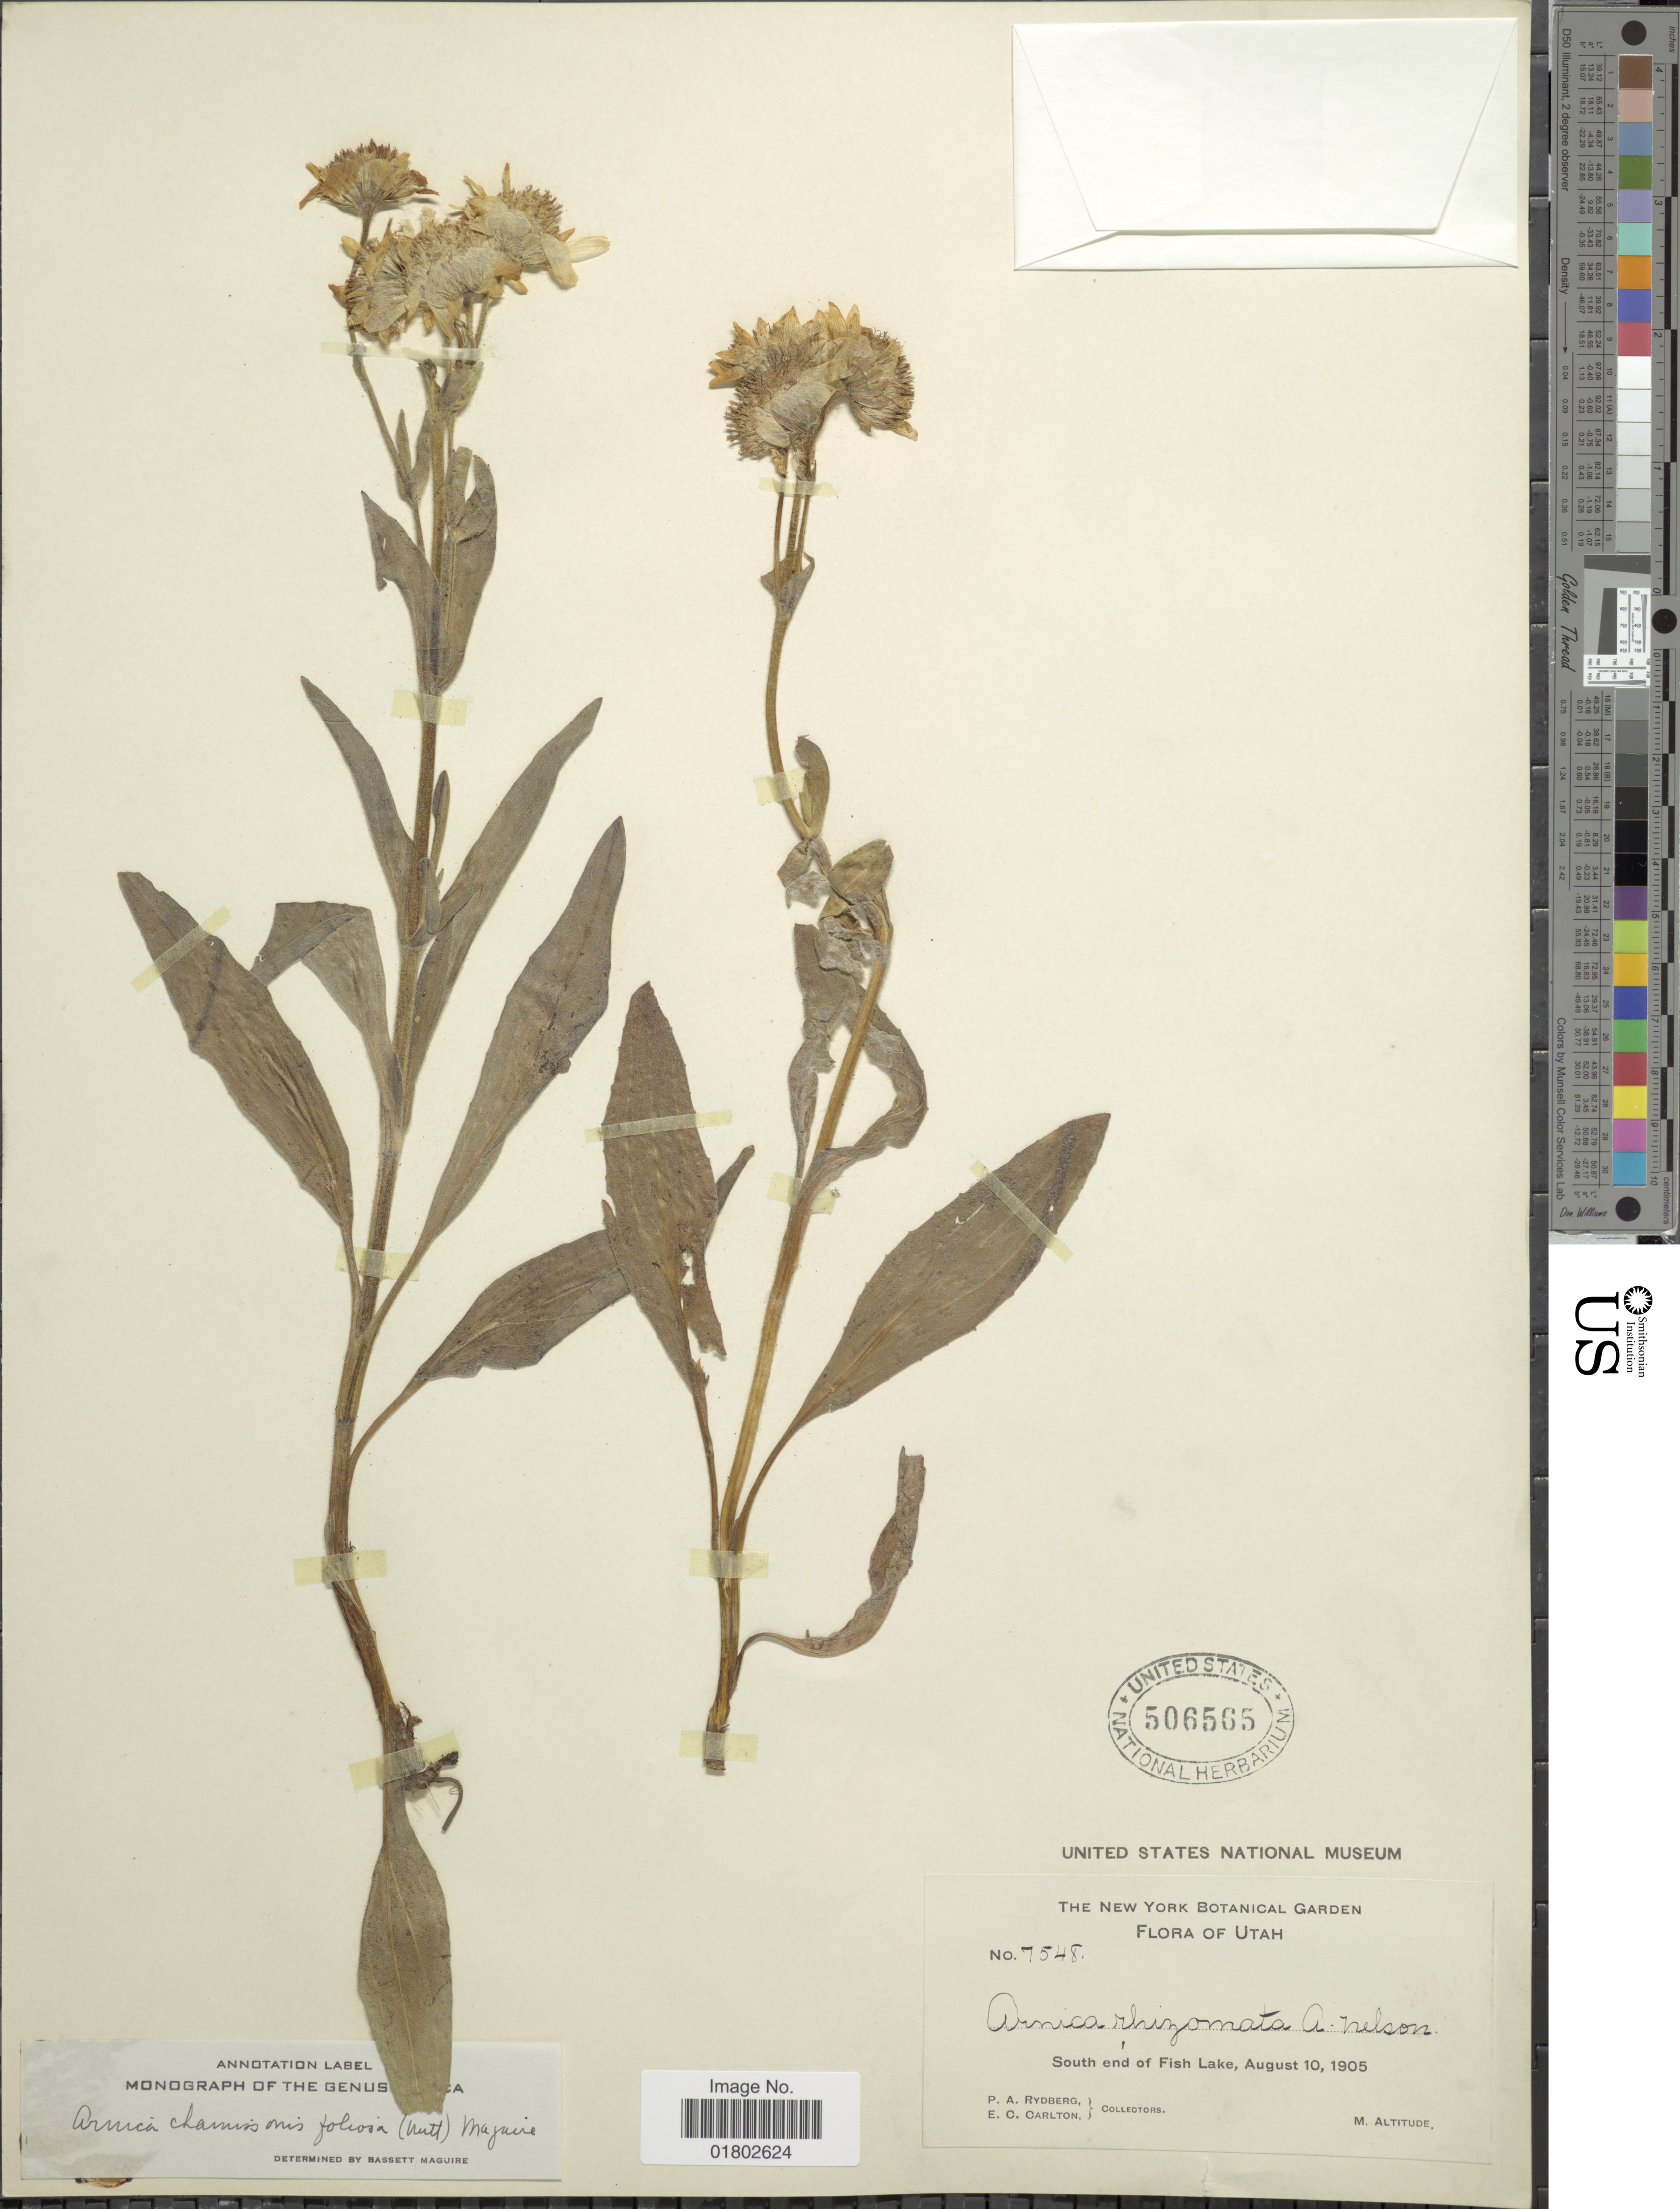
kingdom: Plantae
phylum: Tracheophyta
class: Magnoliopsida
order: Asterales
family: Asteraceae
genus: Arnica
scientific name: Arnica chamissonis subsp. foliosa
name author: (Nutt.) Maguire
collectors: P. A. Rydberg & E. Carlton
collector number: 7548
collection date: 1905-08-10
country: United States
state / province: Utah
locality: South end of Fish Lake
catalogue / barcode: US 506565